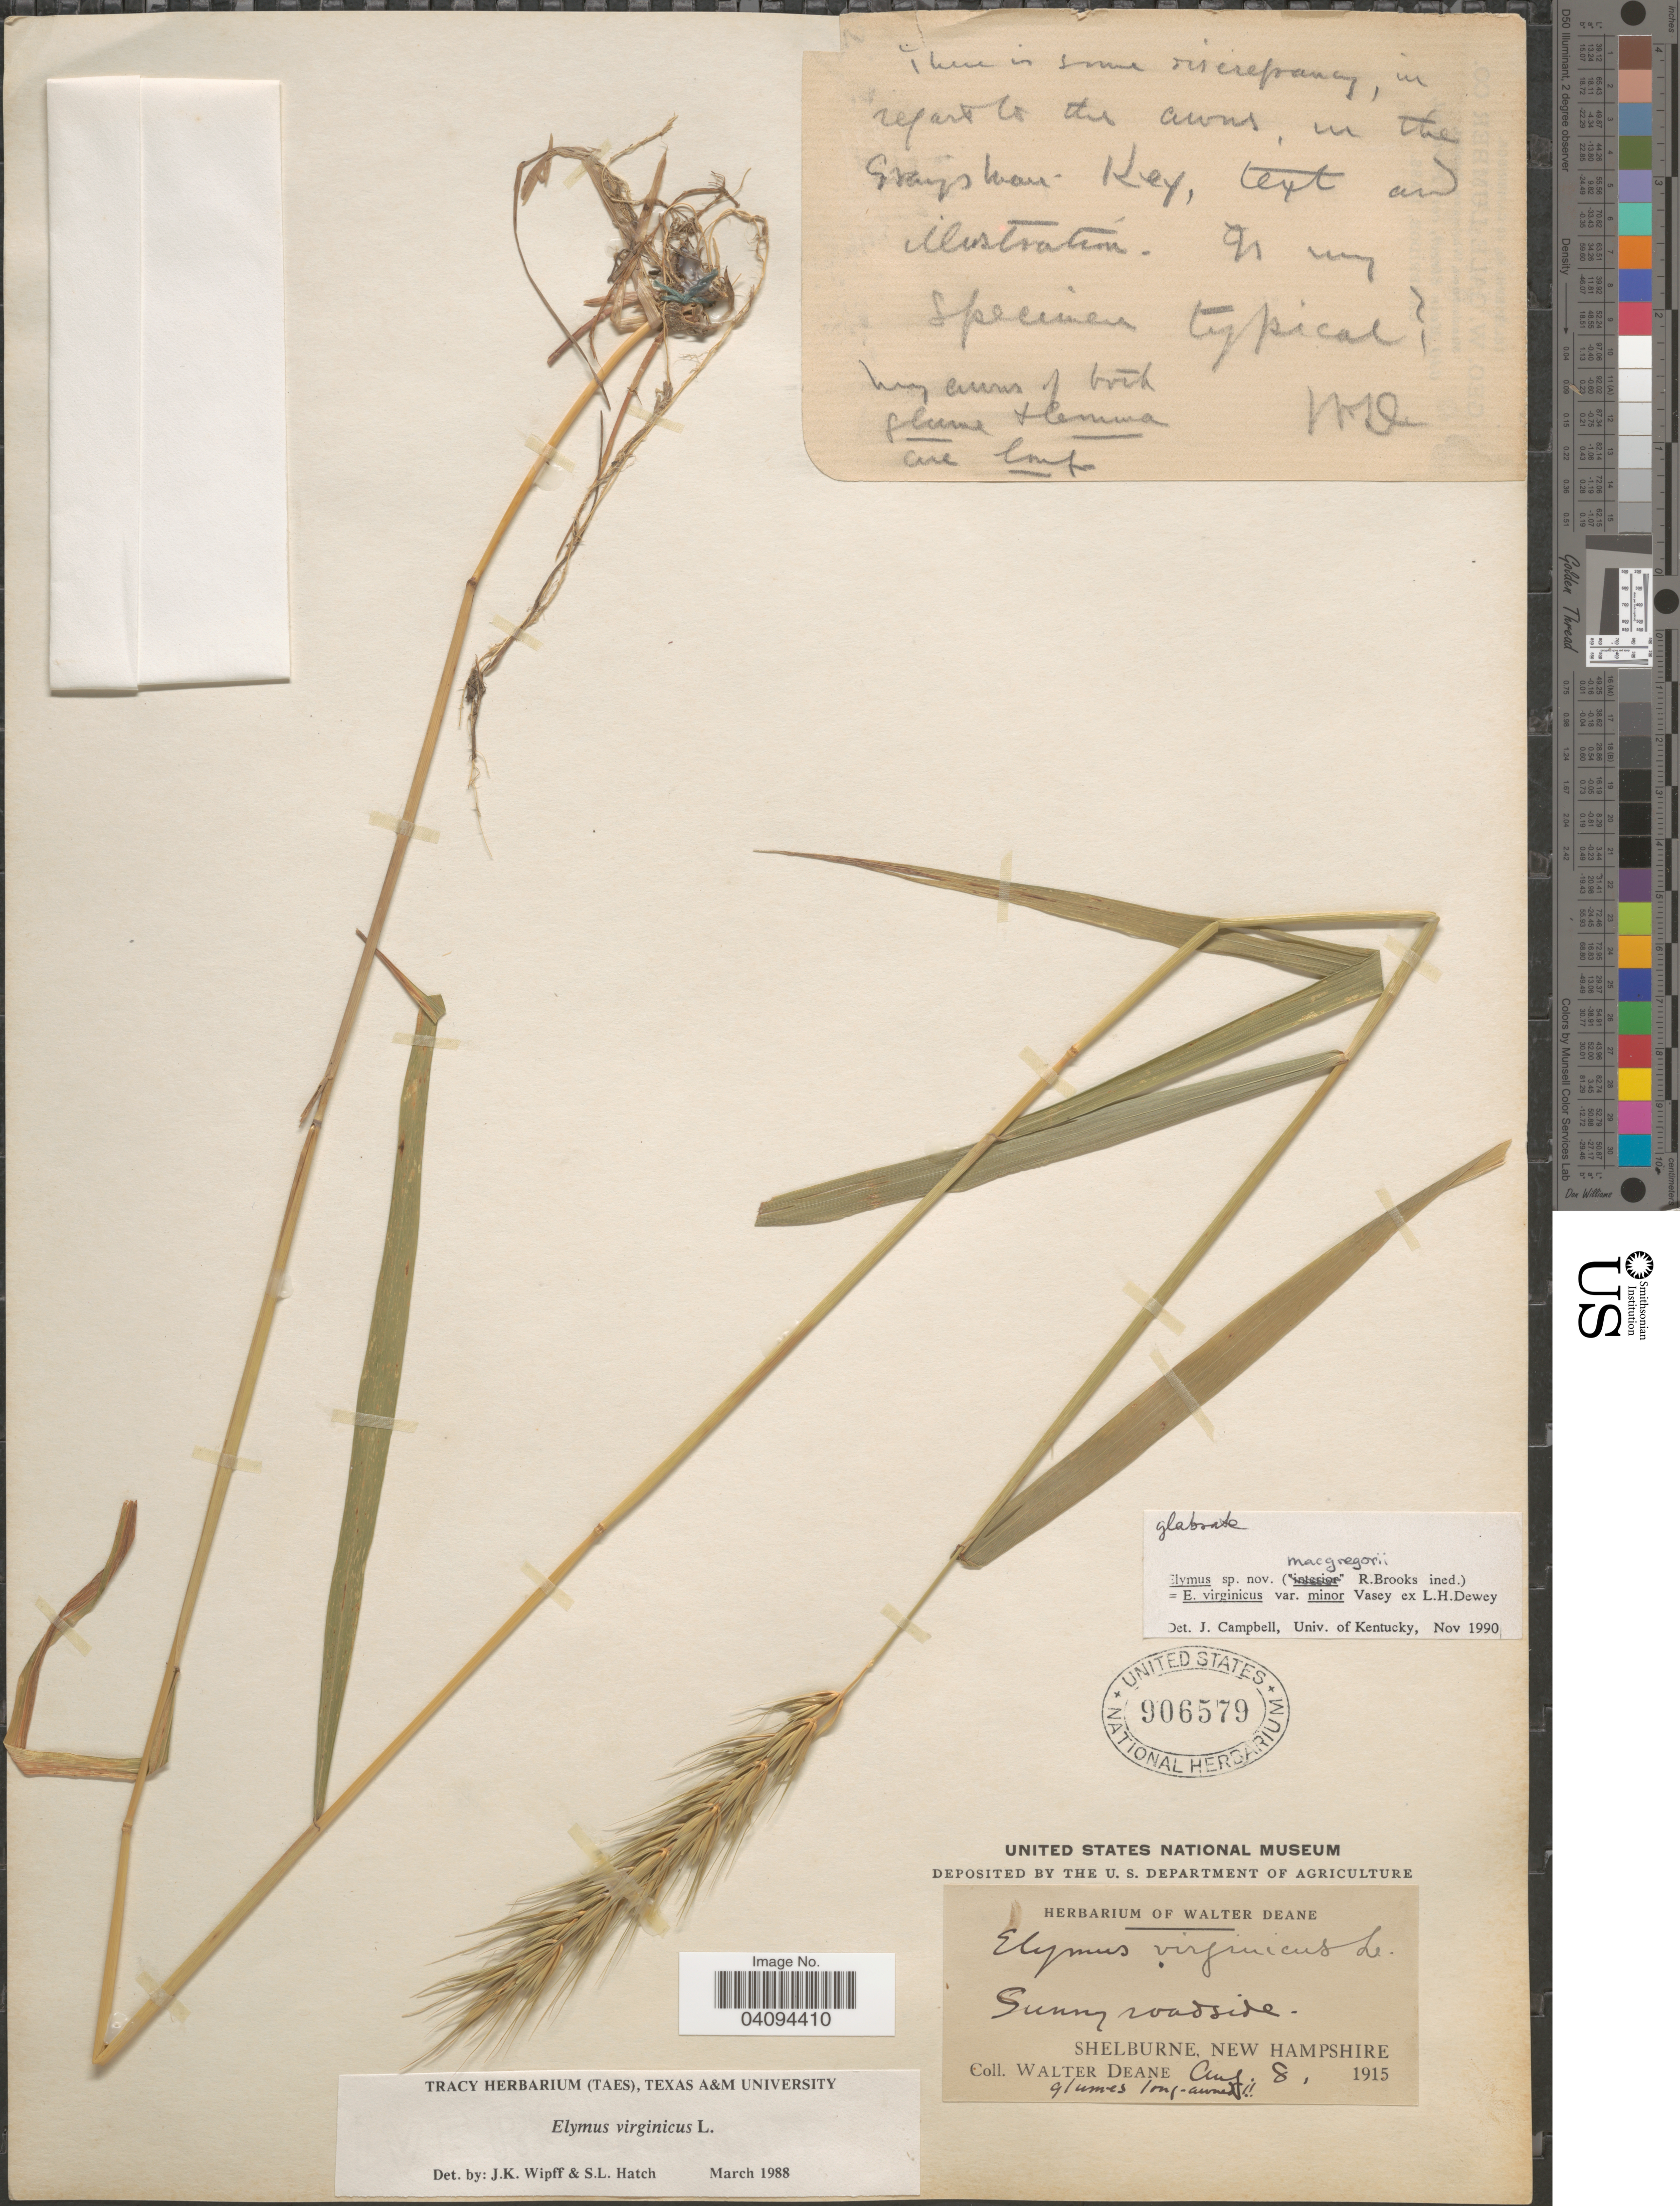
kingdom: Plantae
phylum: Tracheophyta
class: Liliopsida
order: Poales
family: Poaceae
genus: Elymus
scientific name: Elymus macgregorii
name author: R.E. Brooks & J.J.N. Campb.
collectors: W. Deane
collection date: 1915-08-08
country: United States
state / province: New Hampshire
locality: Shelburne.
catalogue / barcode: US 906579